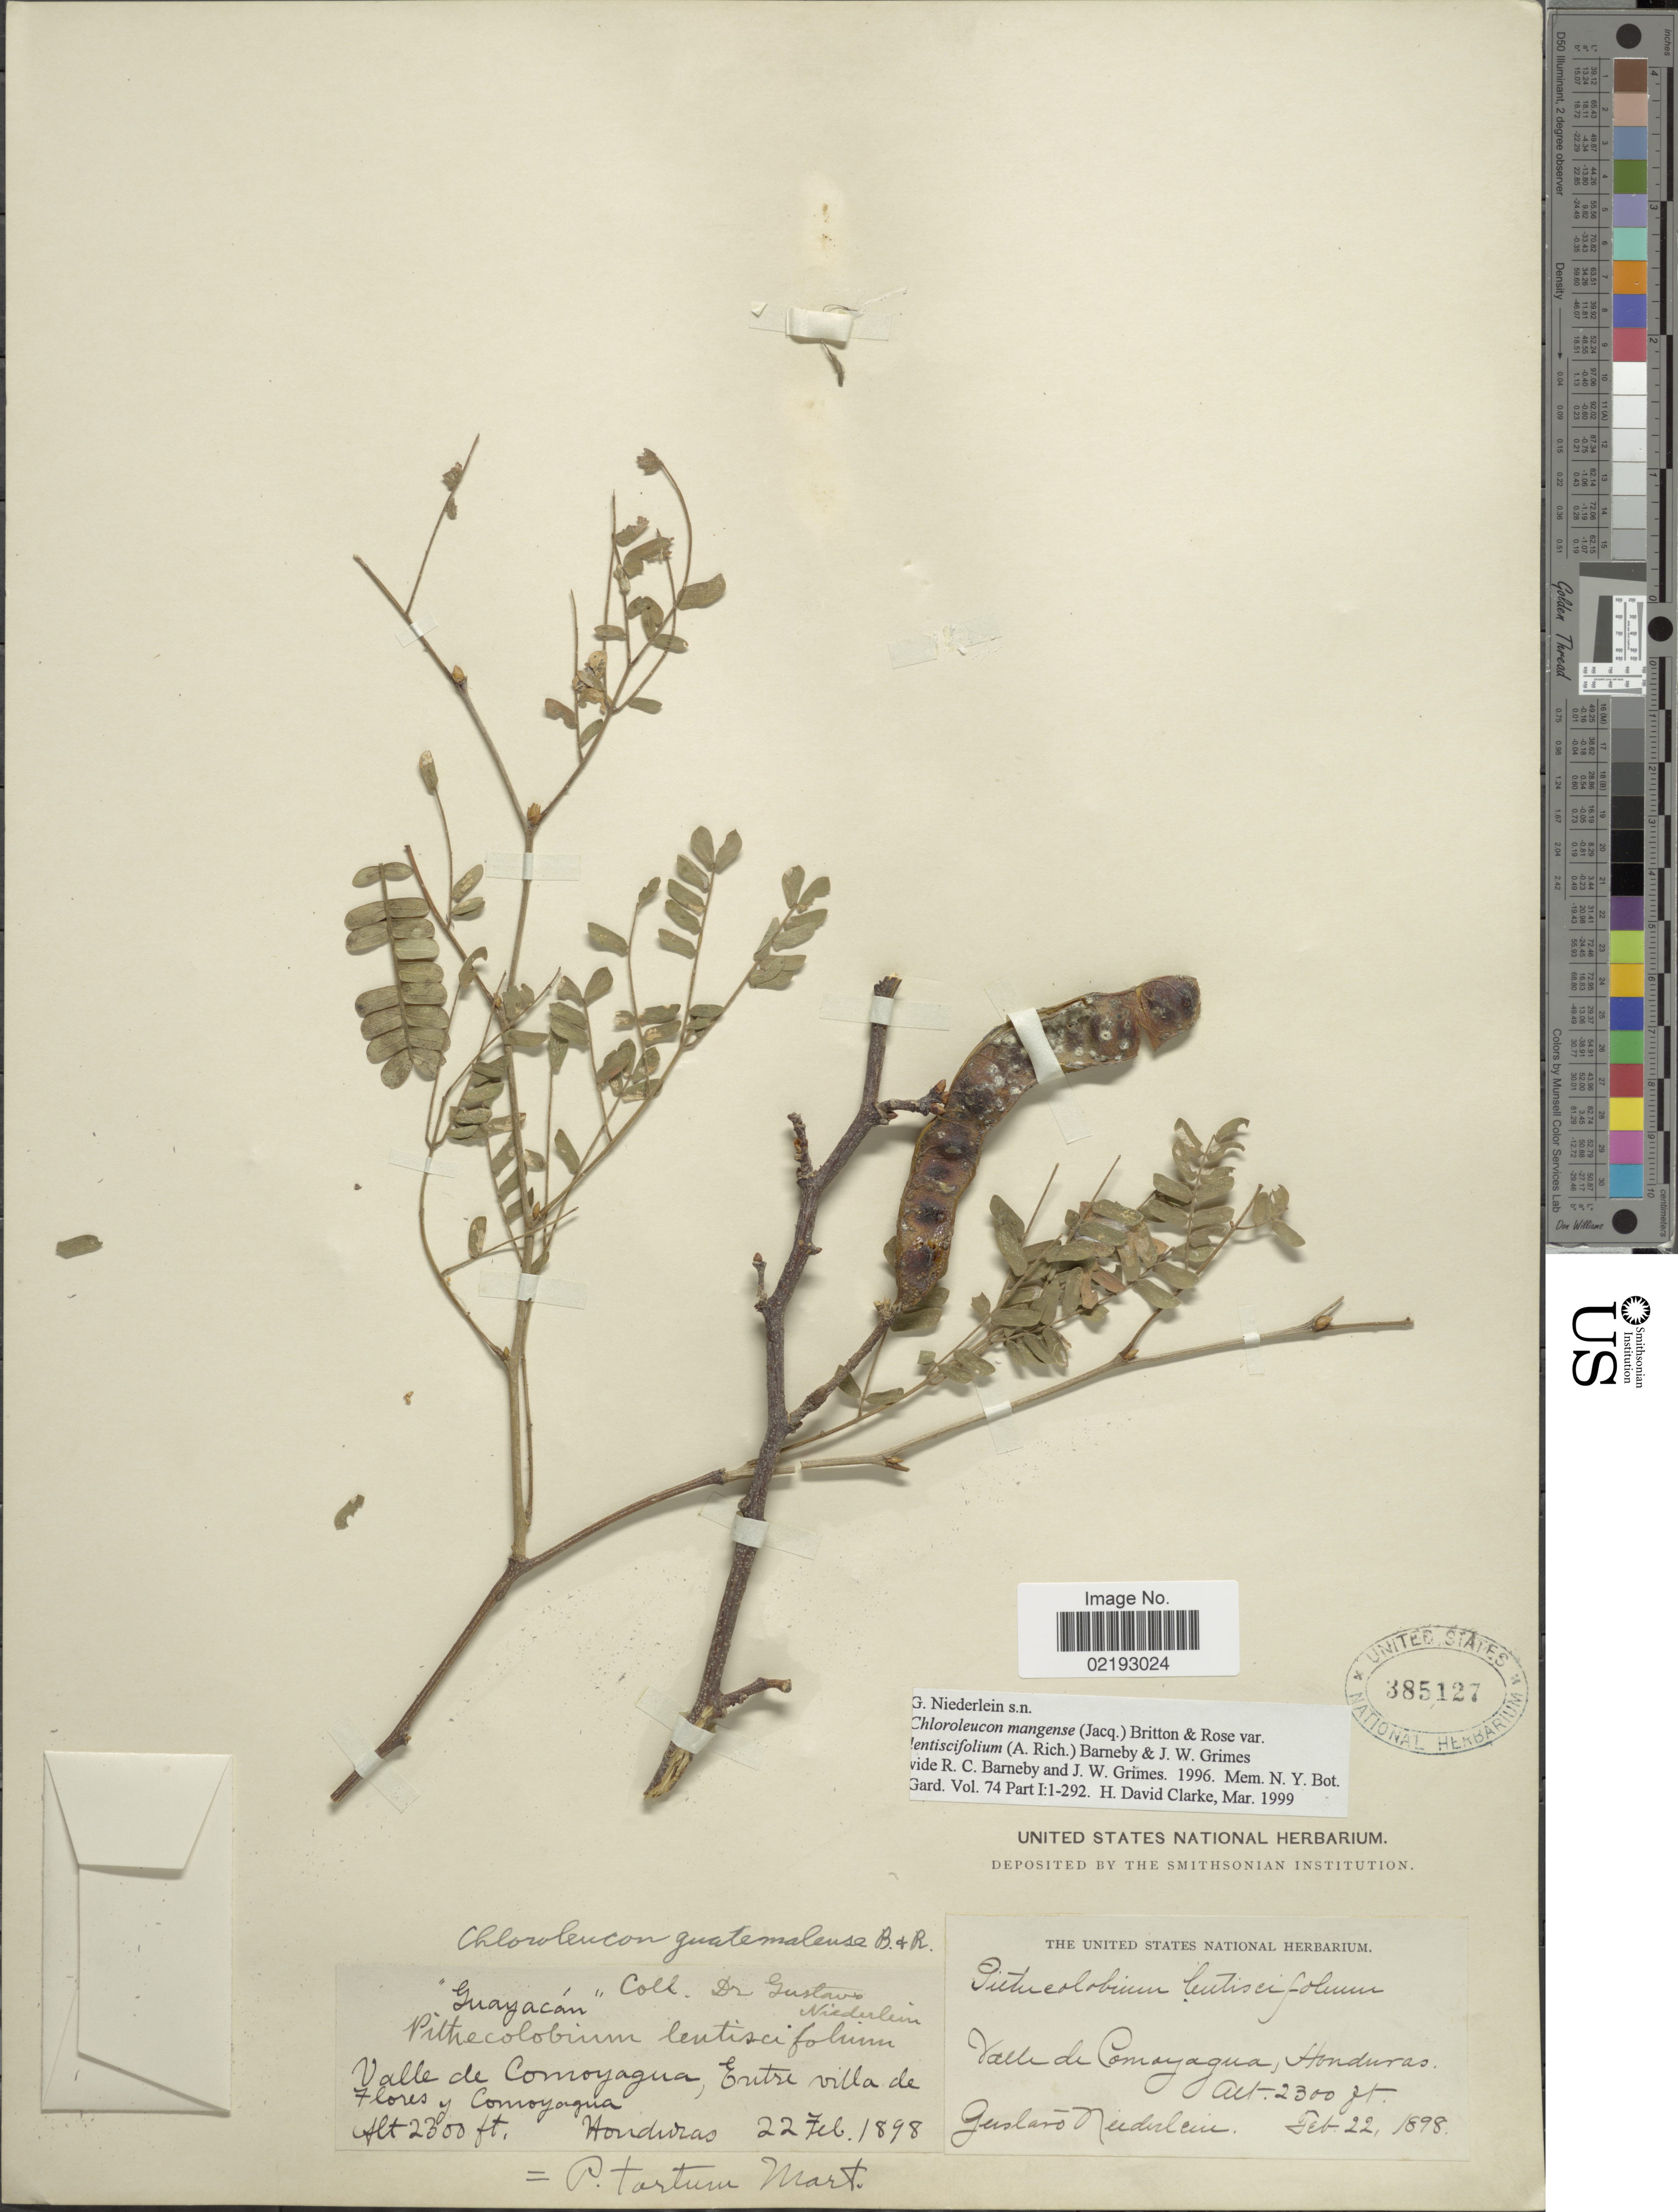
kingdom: Plantae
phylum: Tracheophyta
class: Magnoliopsida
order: Fabales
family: Fabaceae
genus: Chloroleucon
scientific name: Chloroleucon mangense var. leucospermum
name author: (Brandegee) Barneby & J.W. Grimes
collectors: G. Niederlein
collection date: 1898-02-22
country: Honduras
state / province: Comayagua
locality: Valle de Comayagua, entre Villa de Flores y Comayagua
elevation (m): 701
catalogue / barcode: US 385127